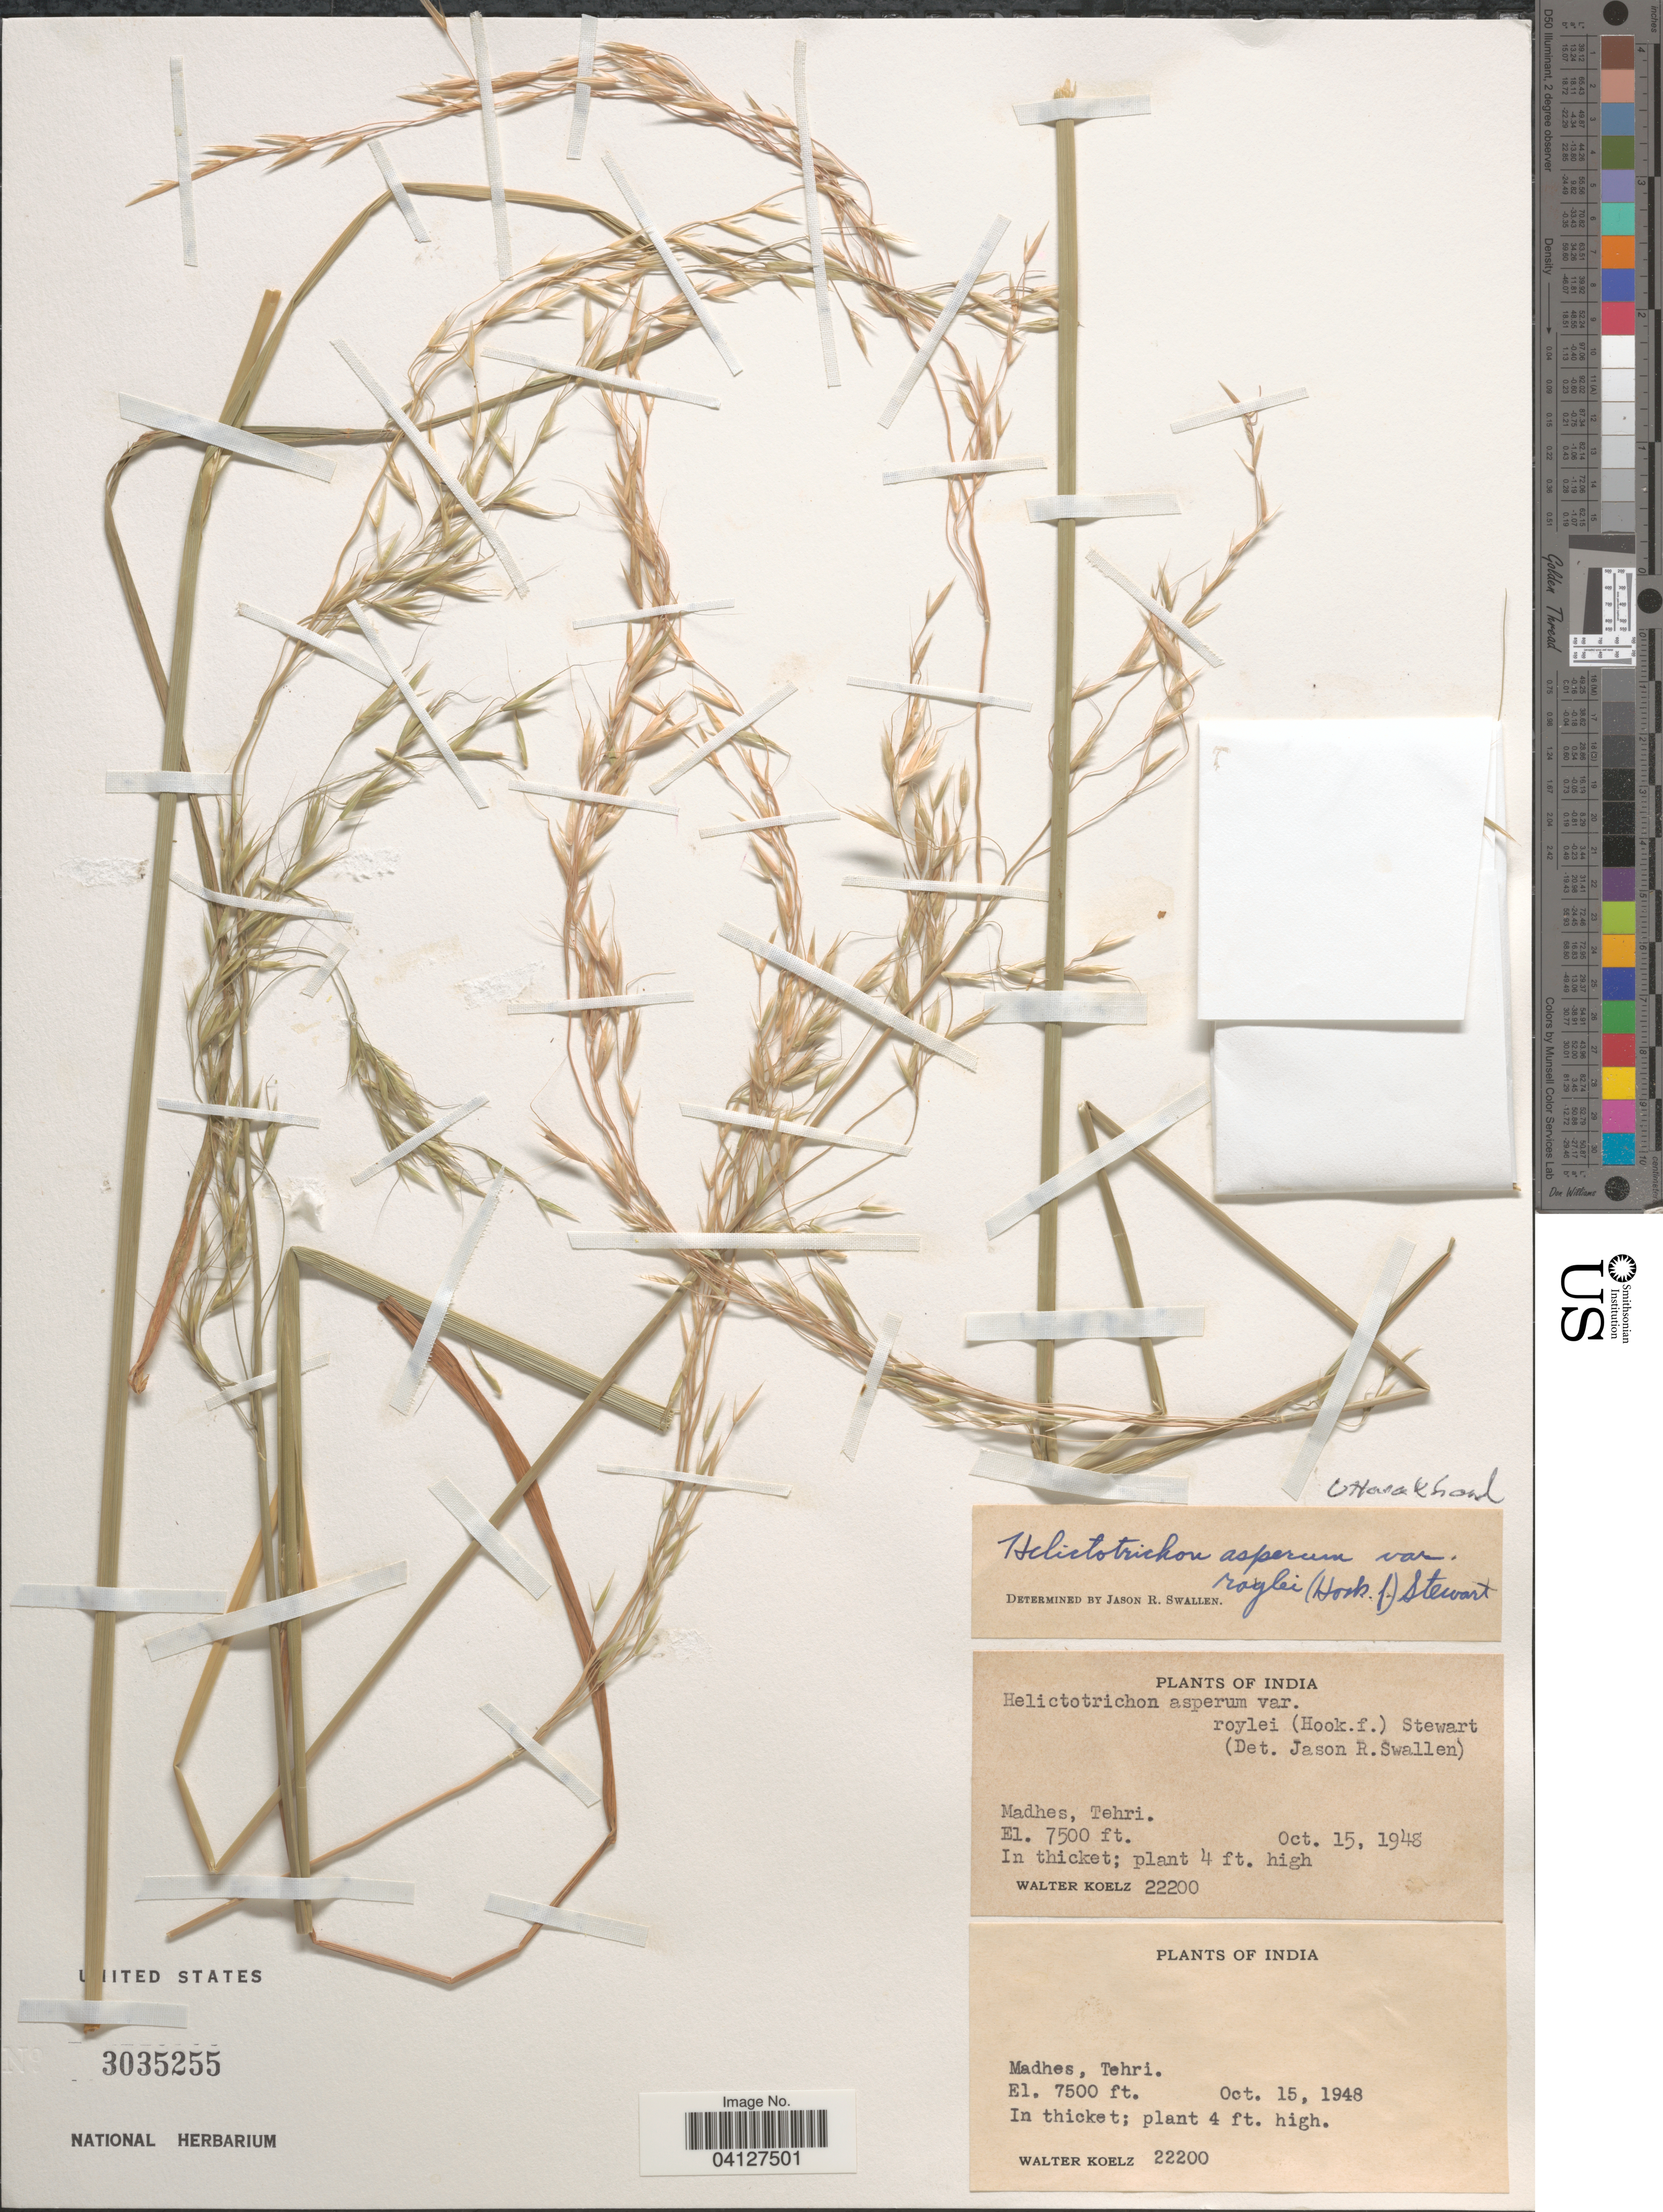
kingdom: Plantae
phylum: Tracheophyta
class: Liliopsida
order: Poales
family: Poaceae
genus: Trisetopsis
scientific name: Trisetopsis virescens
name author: (Nees) Röser & Wölk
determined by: Soreng, Robert J., Research Associate (BOT), Smithsonian Institution - National Museum of Natural History (UNITED STATES)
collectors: W. N. Koelz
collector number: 22200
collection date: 1948-10-15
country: India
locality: Madhes, Tehri.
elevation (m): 2286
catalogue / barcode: US 3035255